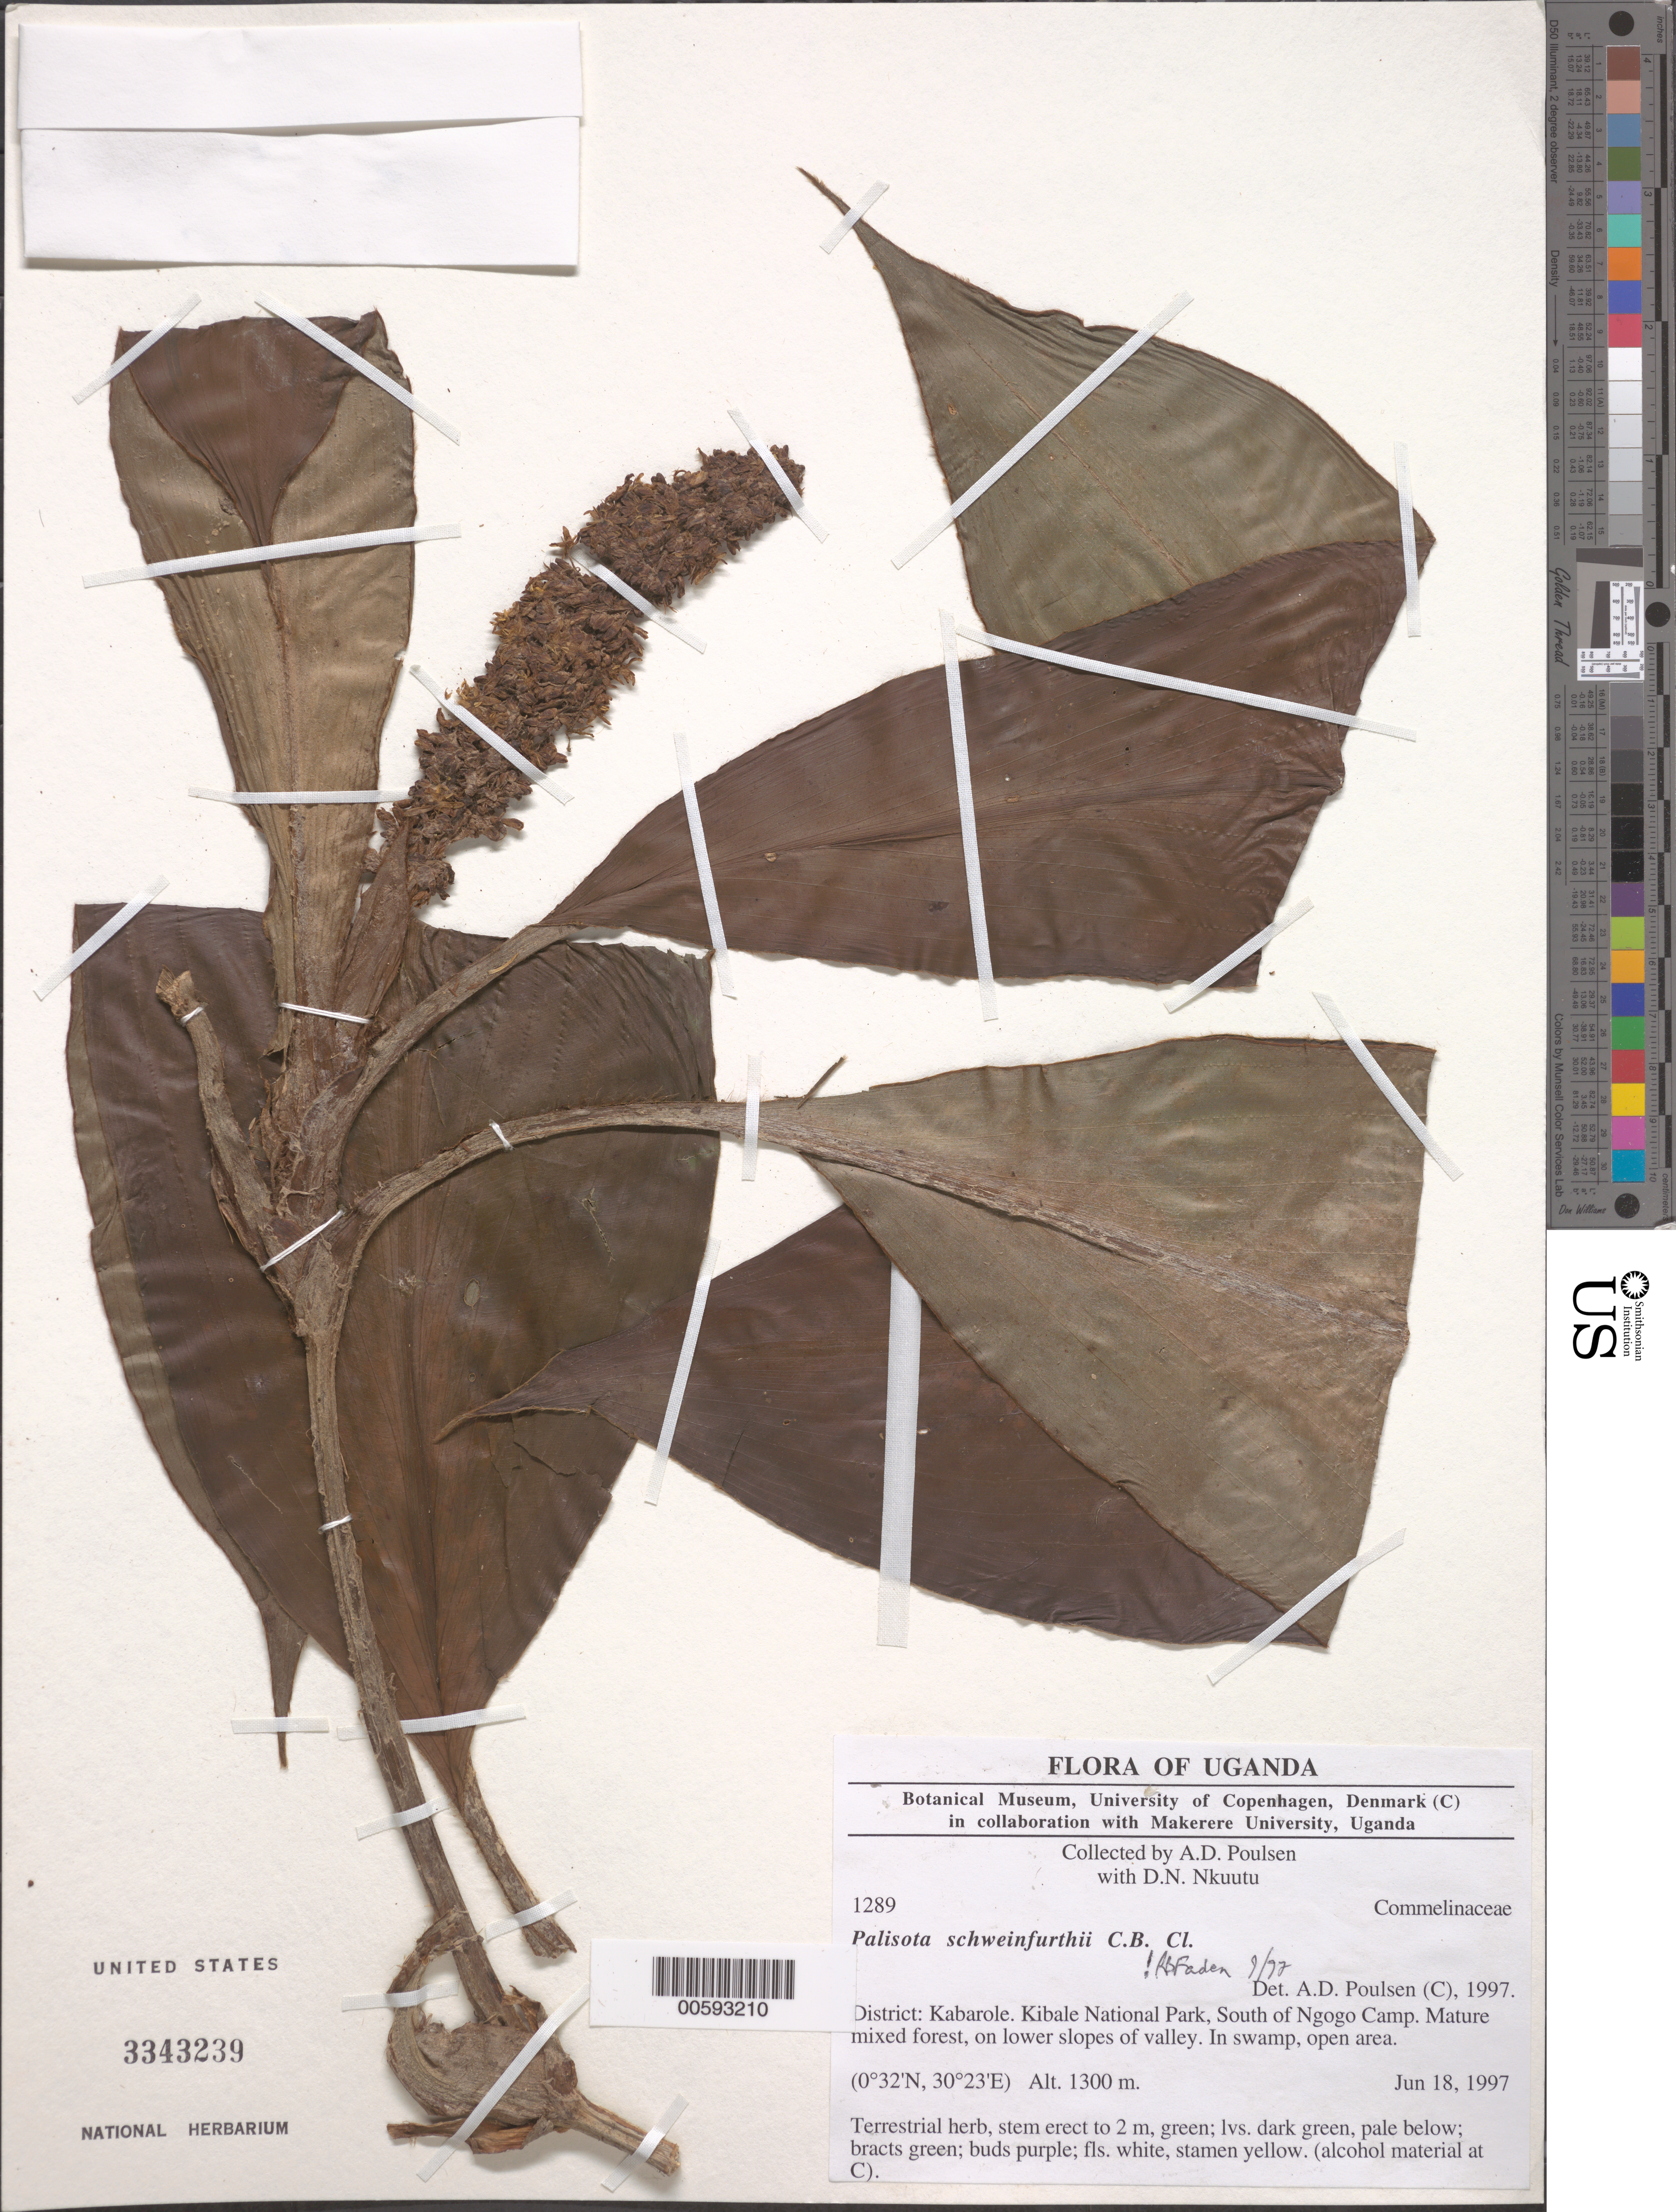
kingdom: Plantae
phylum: Tracheophyta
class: Liliopsida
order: Commelinales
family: Commelinaceae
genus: Palisota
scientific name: Palisota schweinfurthii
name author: C.B. Clarke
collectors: A. Poulsen & D. Nkuutu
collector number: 1289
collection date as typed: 18 Jun 1997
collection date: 1997-06-18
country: Uganda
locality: Kabarole, kibale national park, south of ngogo camp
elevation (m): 1300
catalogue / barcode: US 3343239